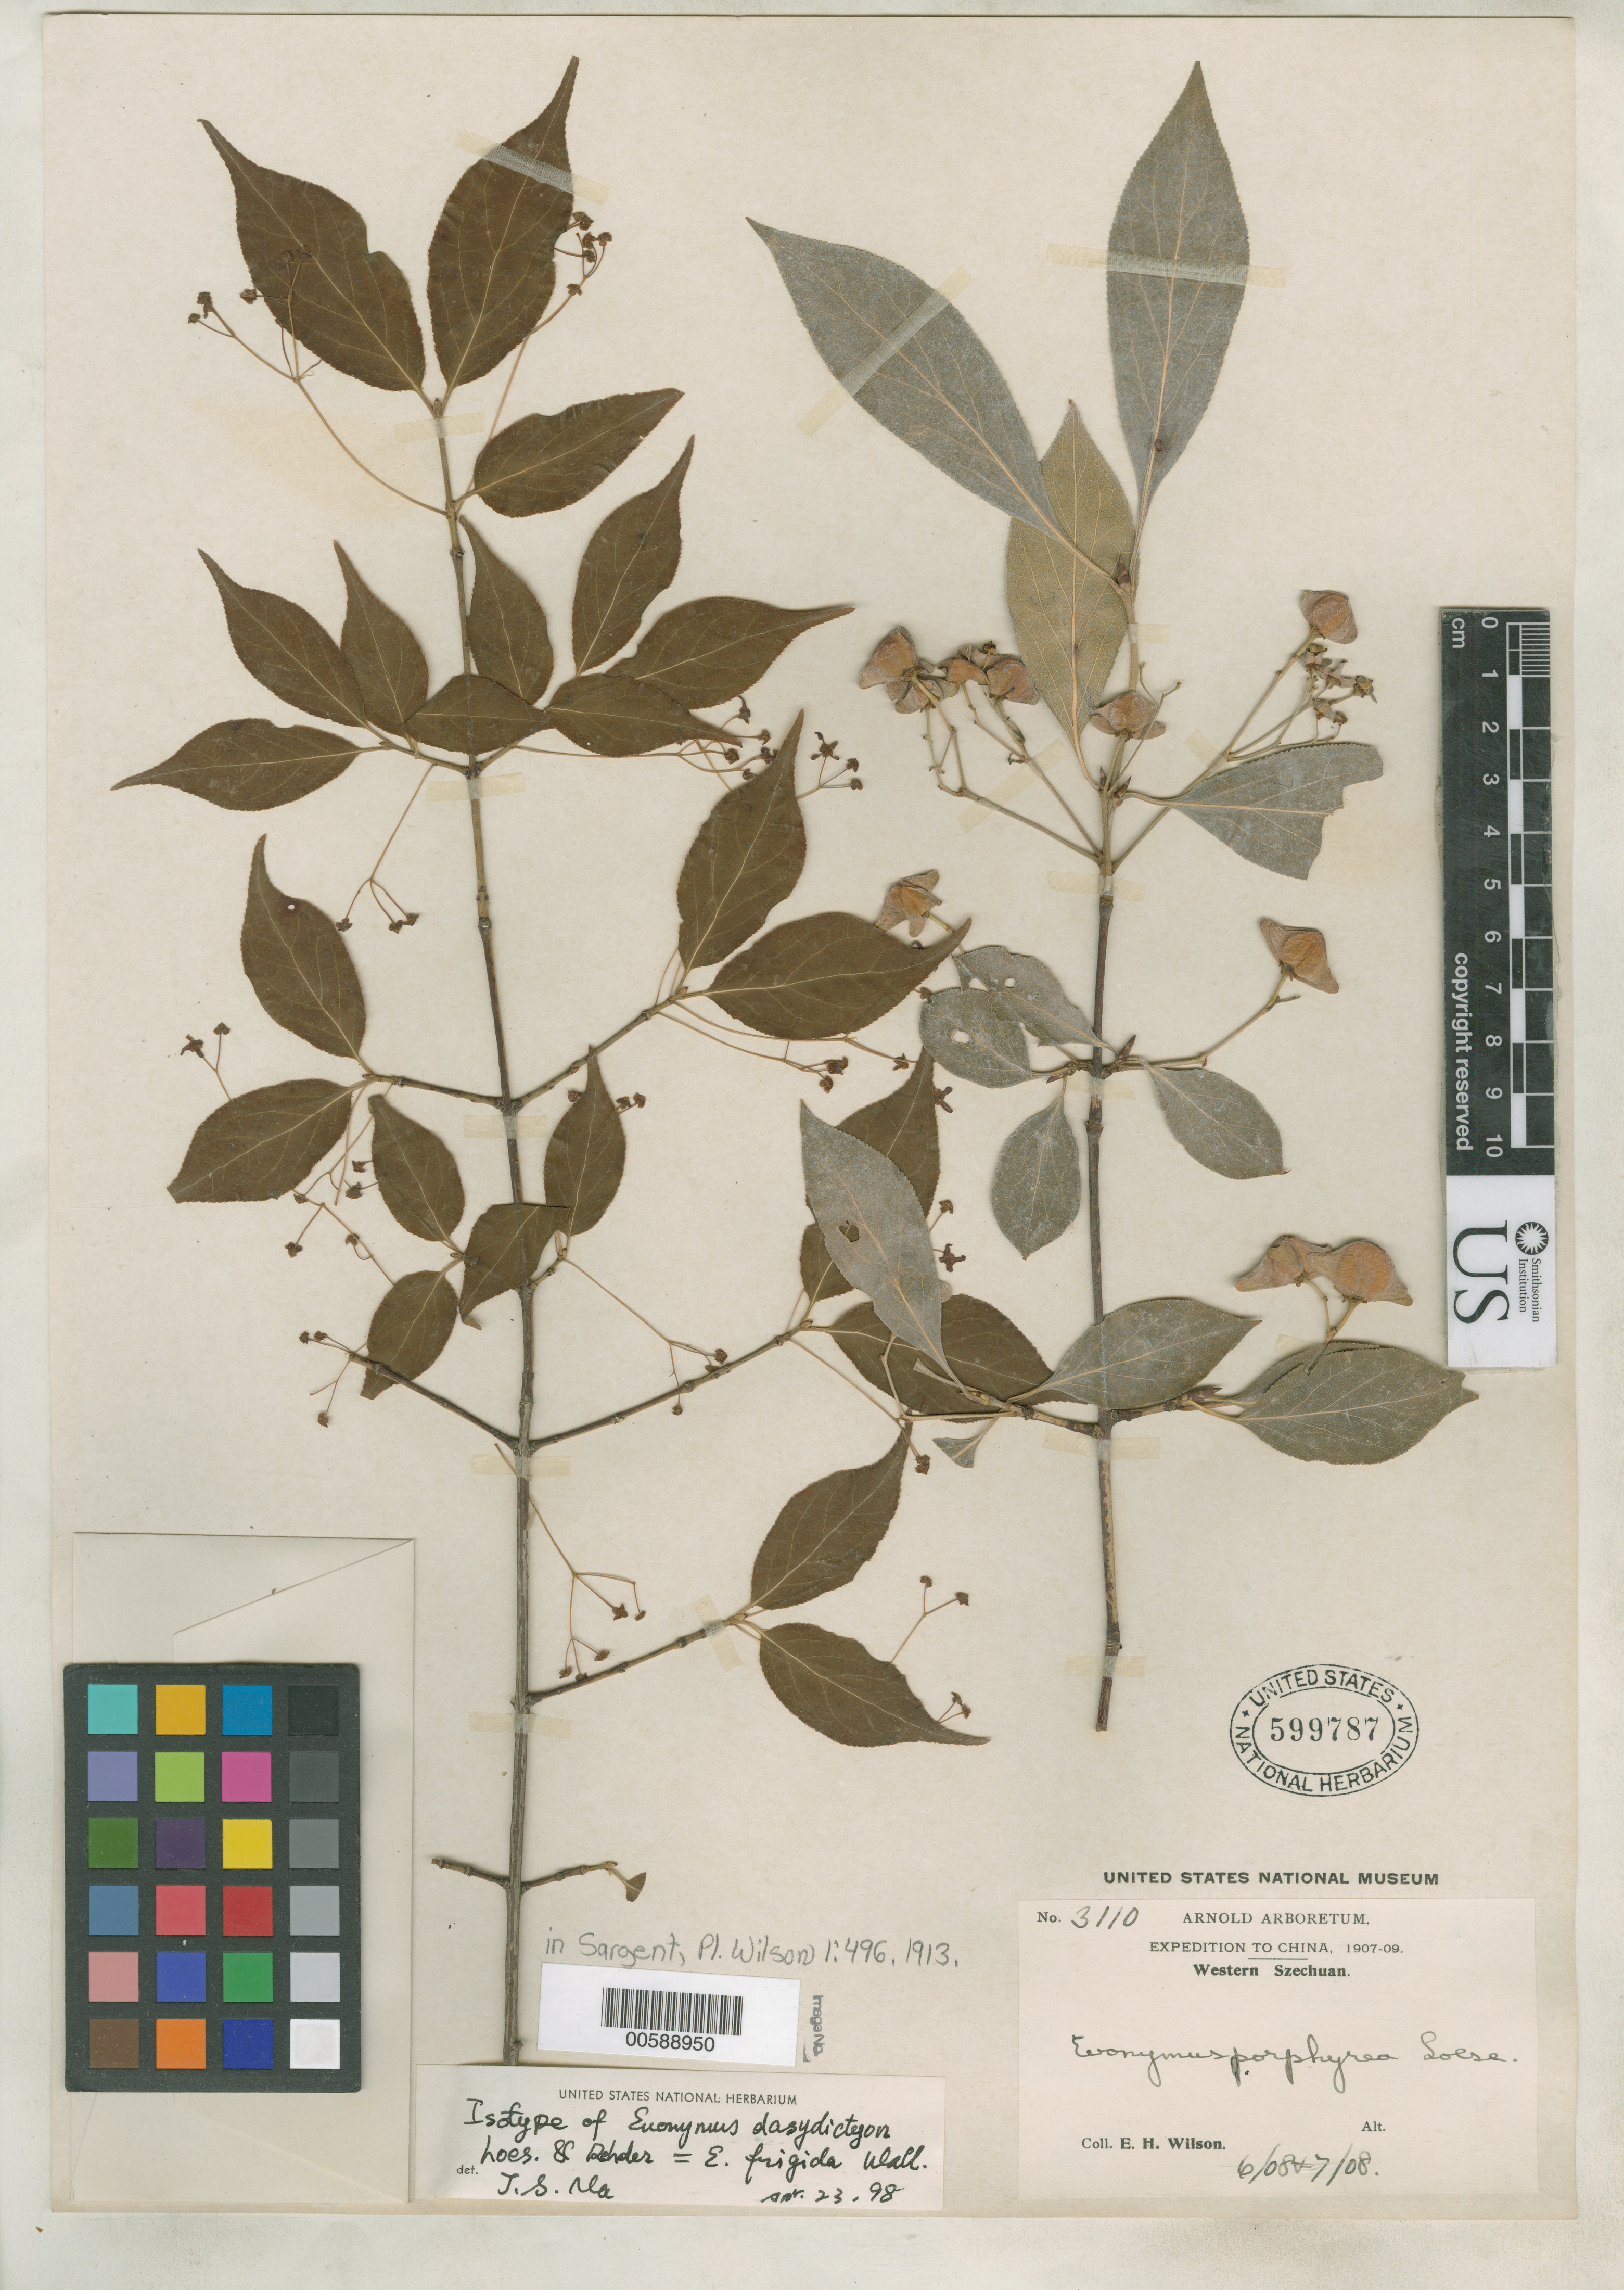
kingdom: Plantae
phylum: Tracheophyta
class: Magnoliopsida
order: Celastrales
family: Celastraceae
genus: Euonymus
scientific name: Euonymus dasydictyon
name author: Loes. & Rehder in Sarg.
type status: Isotype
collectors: E. H. Wilson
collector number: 3110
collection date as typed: Jun 1908 and -- Jul 1908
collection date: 1908-06,1908-07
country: China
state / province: Sichuan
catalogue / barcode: US 599787